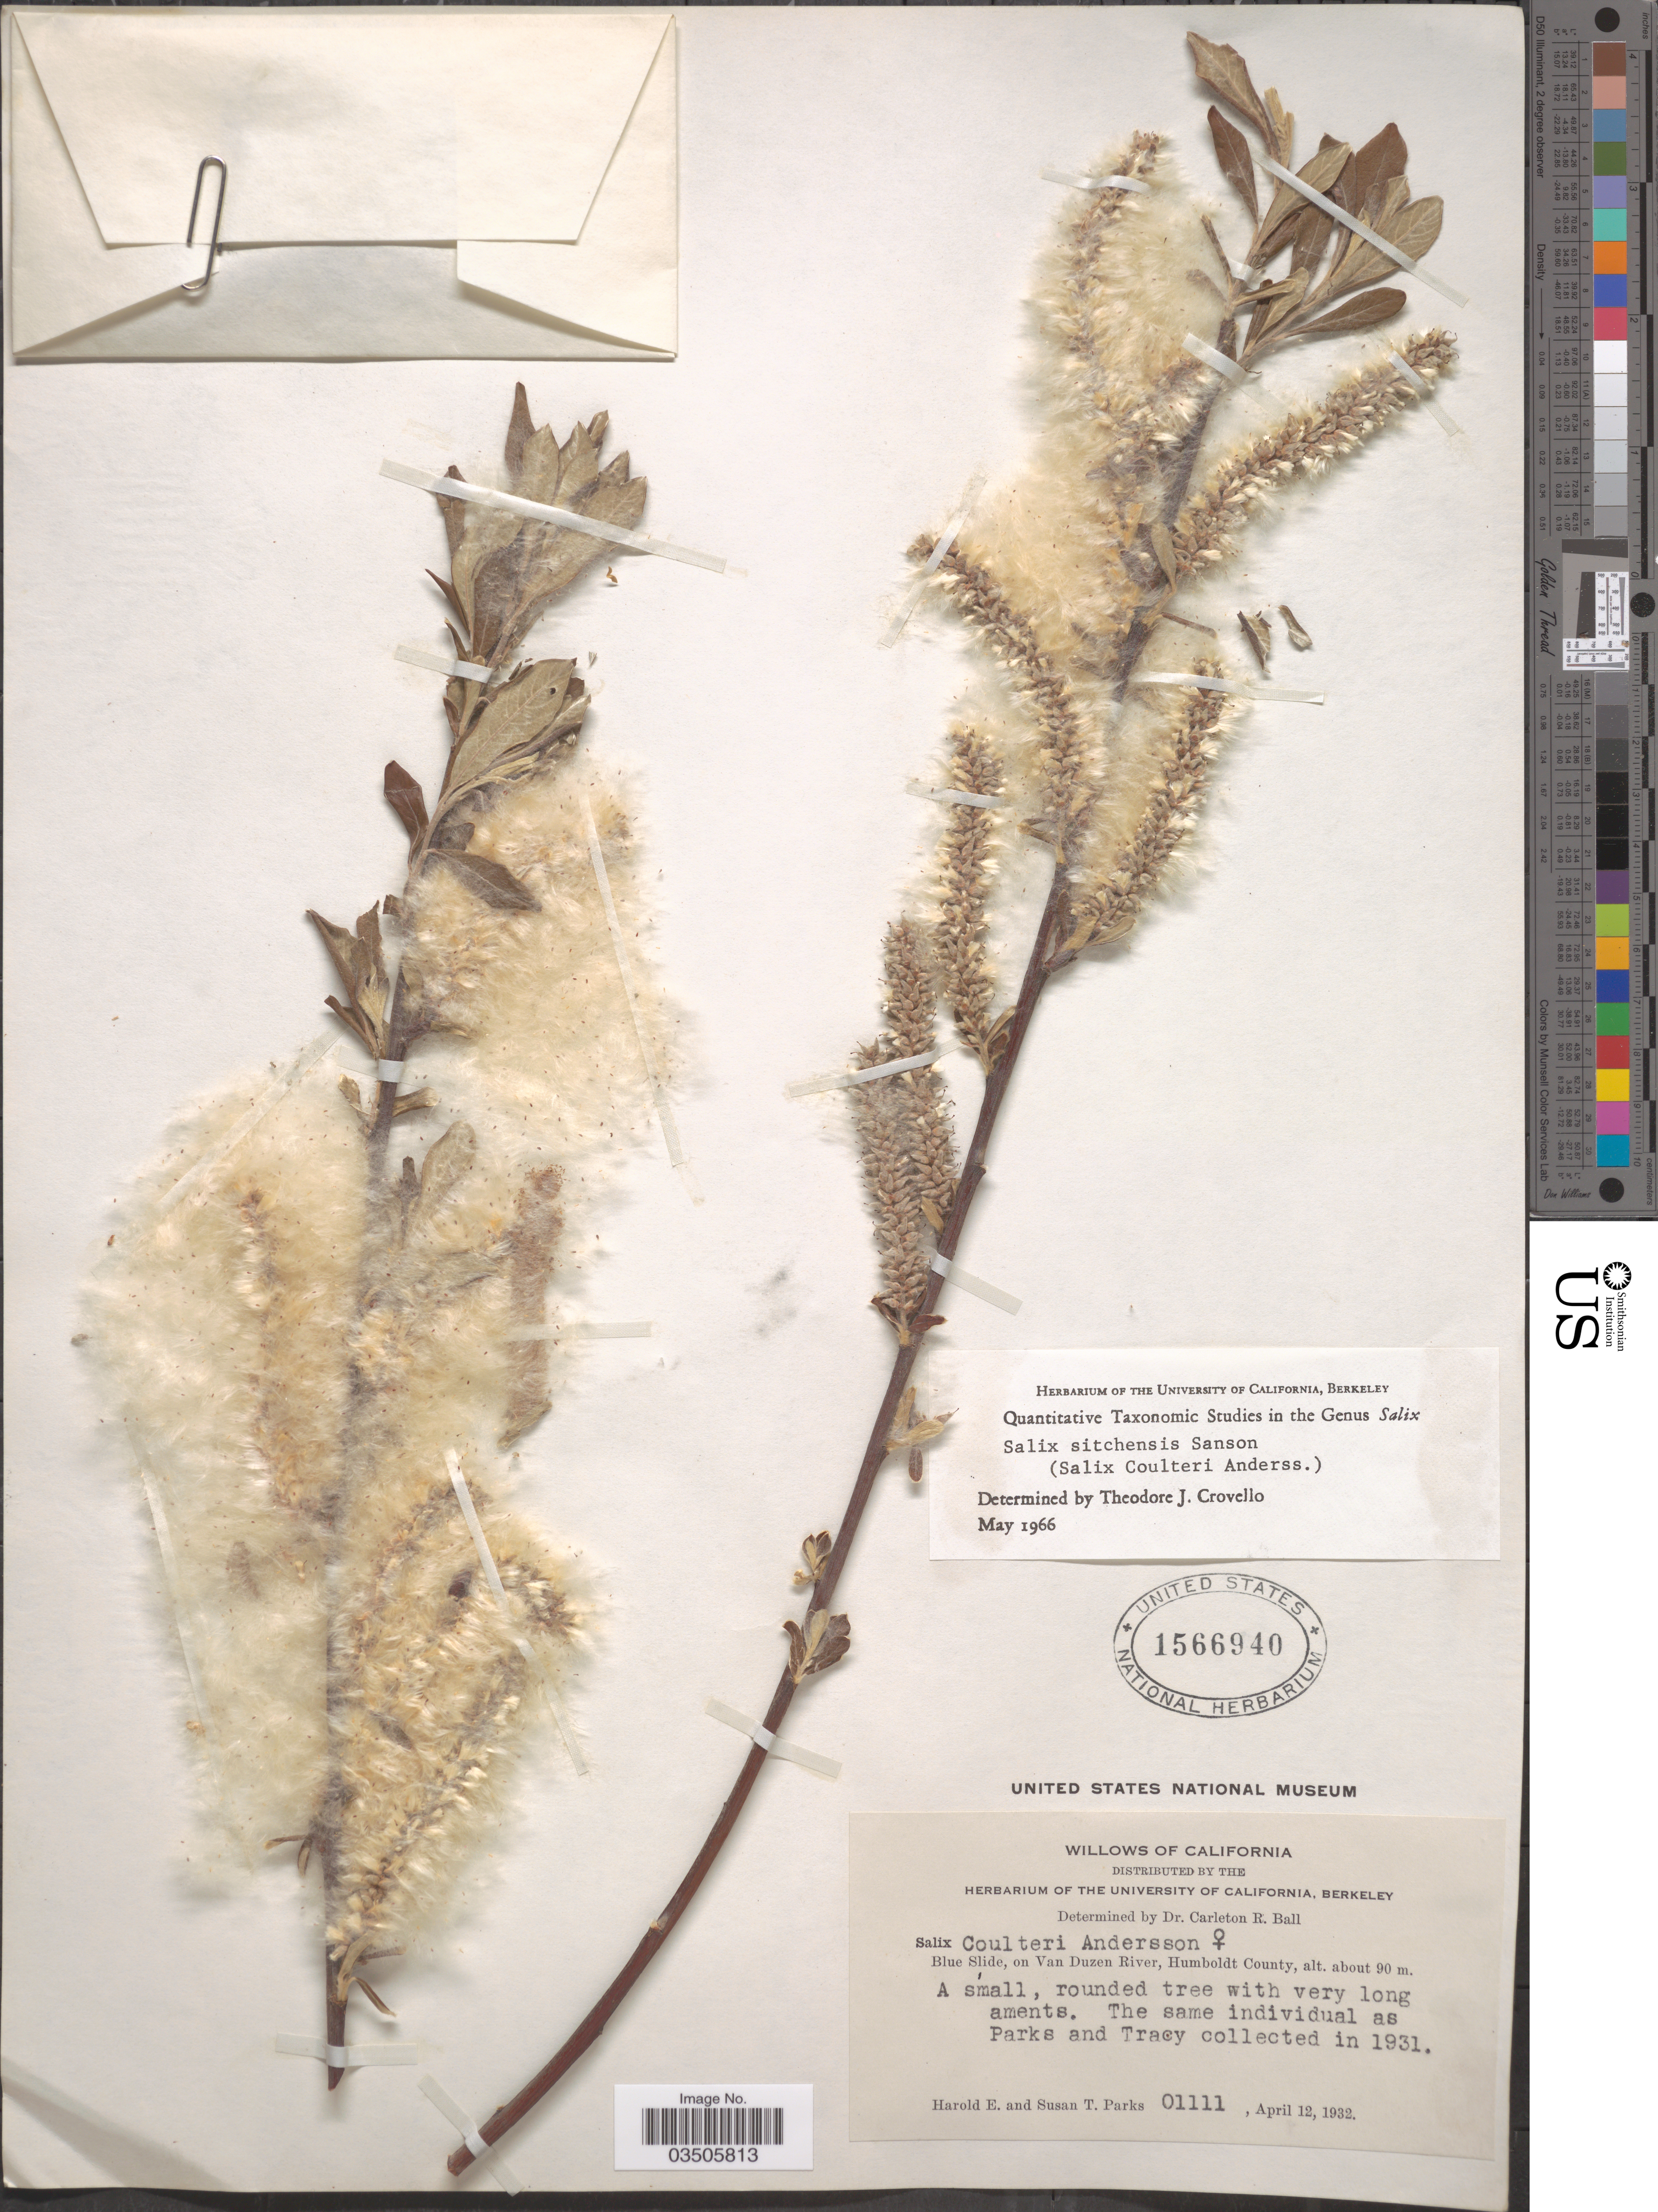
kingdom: Plantae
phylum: Tracheophyta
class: Magnoliopsida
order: Malpighiales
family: Salicaceae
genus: Salix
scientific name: Salix sitchensis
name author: Sanson ex Bong.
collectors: H. E. Parks & S. Parks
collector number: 01111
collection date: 1932-04-12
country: United States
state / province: California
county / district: Humboldt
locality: Blue Slide, on Van Duzen River, Humboldt County.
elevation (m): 90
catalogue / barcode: US 1566940